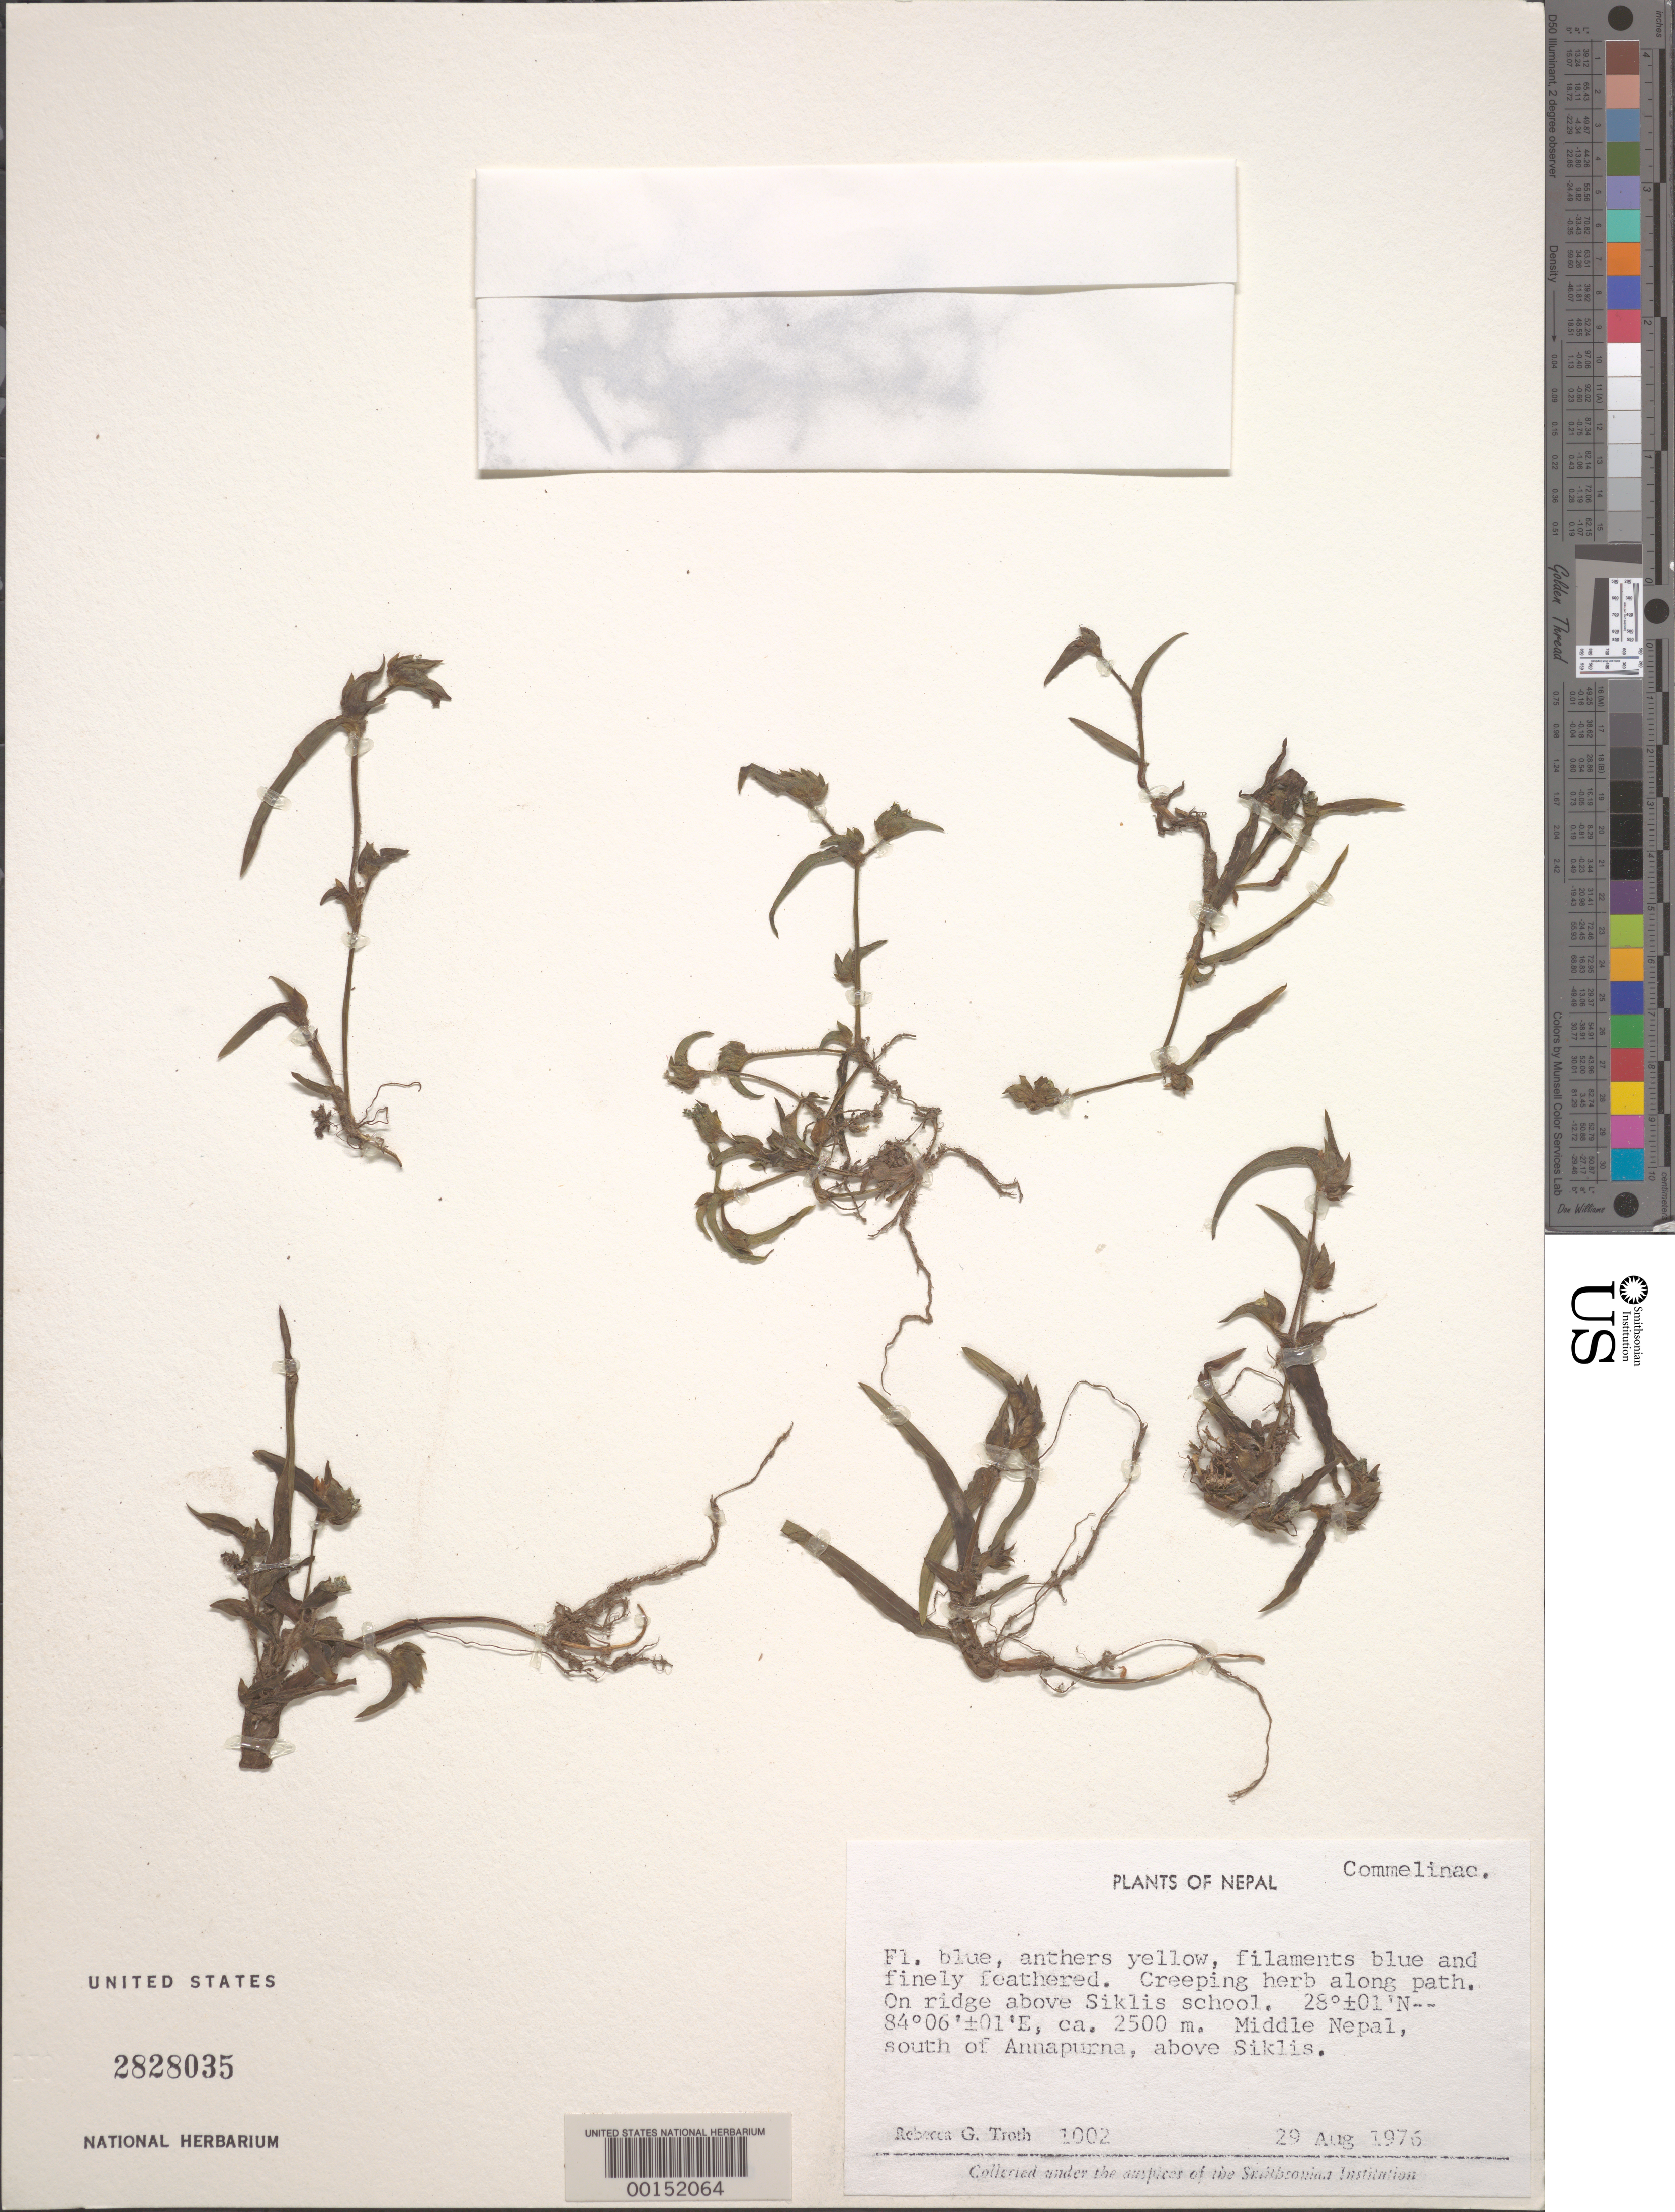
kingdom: Plantae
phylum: Tracheophyta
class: Liliopsida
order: Commelinales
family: Commelinaceae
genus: Cyanotis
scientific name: Cyanotis sp.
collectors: R. Troth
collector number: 1002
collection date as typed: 29 Aug 1976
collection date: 1976-08-29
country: Nepal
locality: Middle nepal, above siklis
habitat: Path on ridge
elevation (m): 2500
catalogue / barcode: US 2828035